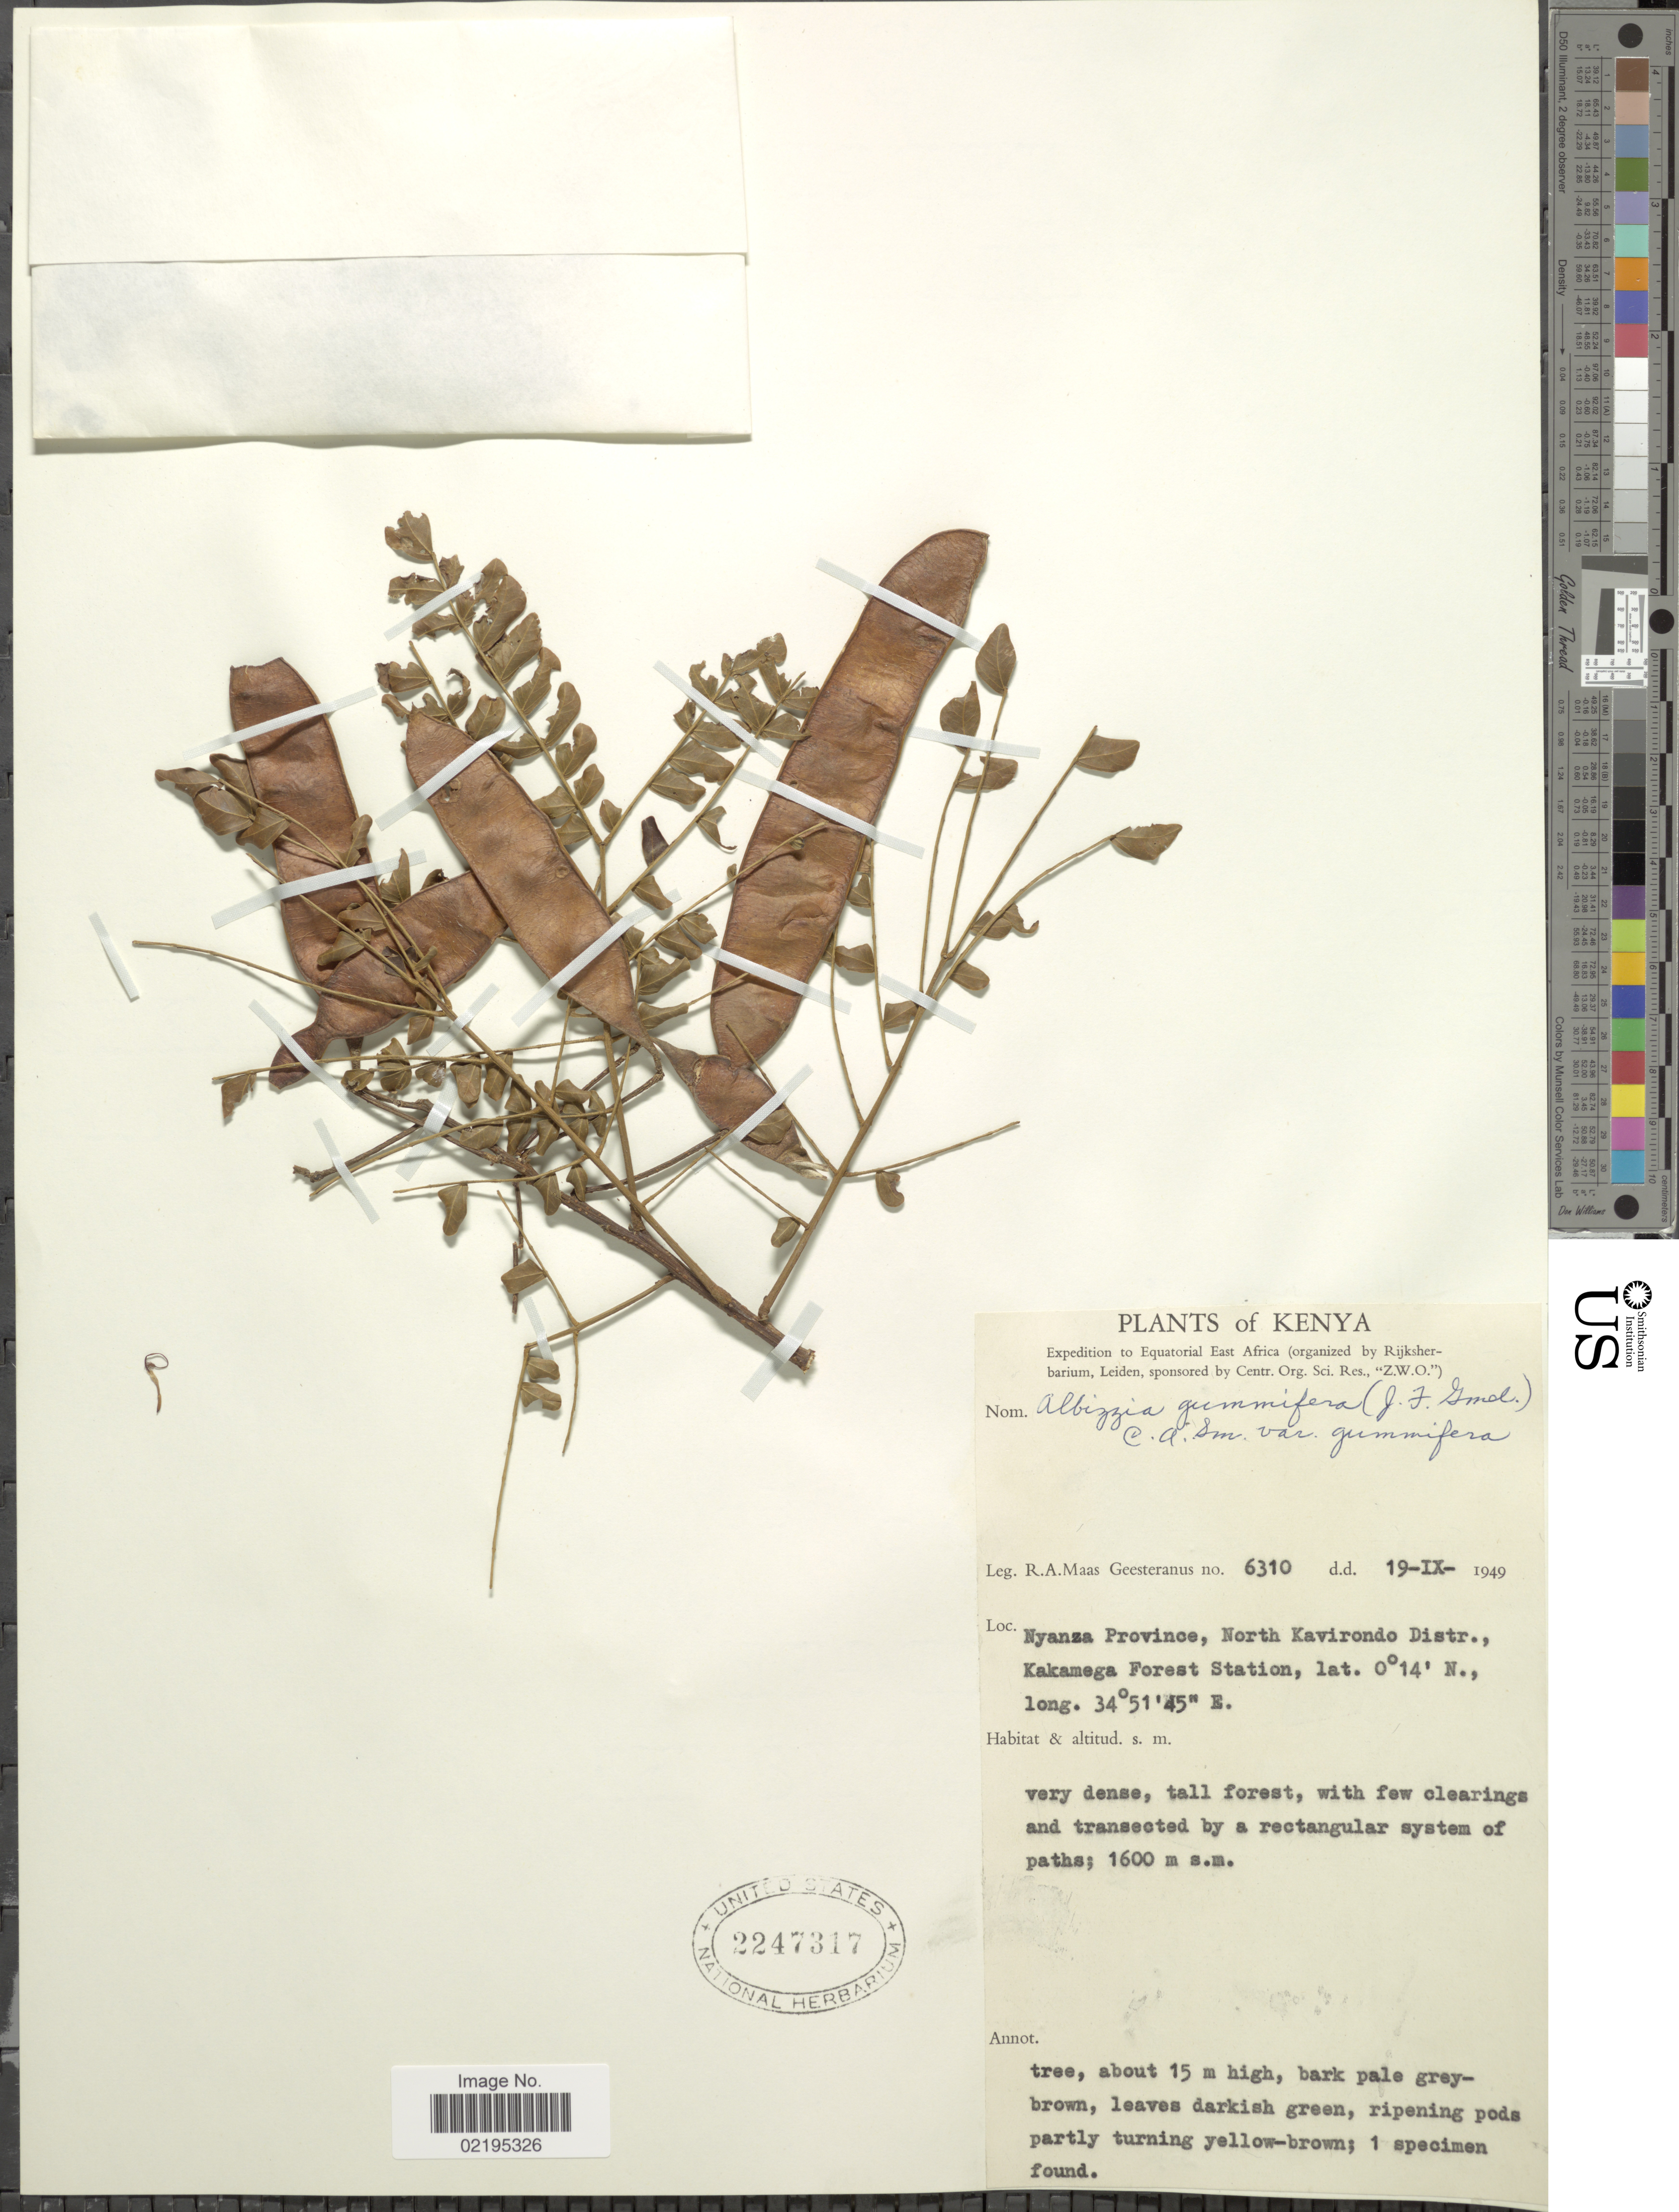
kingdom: Plantae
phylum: Tracheophyta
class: Magnoliopsida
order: Fabales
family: Fabaceae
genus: Albizia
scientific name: Albizia gummifera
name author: (J.F. Gmel.) C.A. Sm.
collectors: R. A. Maas Geesteranus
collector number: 6310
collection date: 1949-09-19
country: Kenya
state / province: Kisumu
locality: North Kavirondo Distr., Kakamega Forest Station. Nyanza.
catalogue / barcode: US 2247317